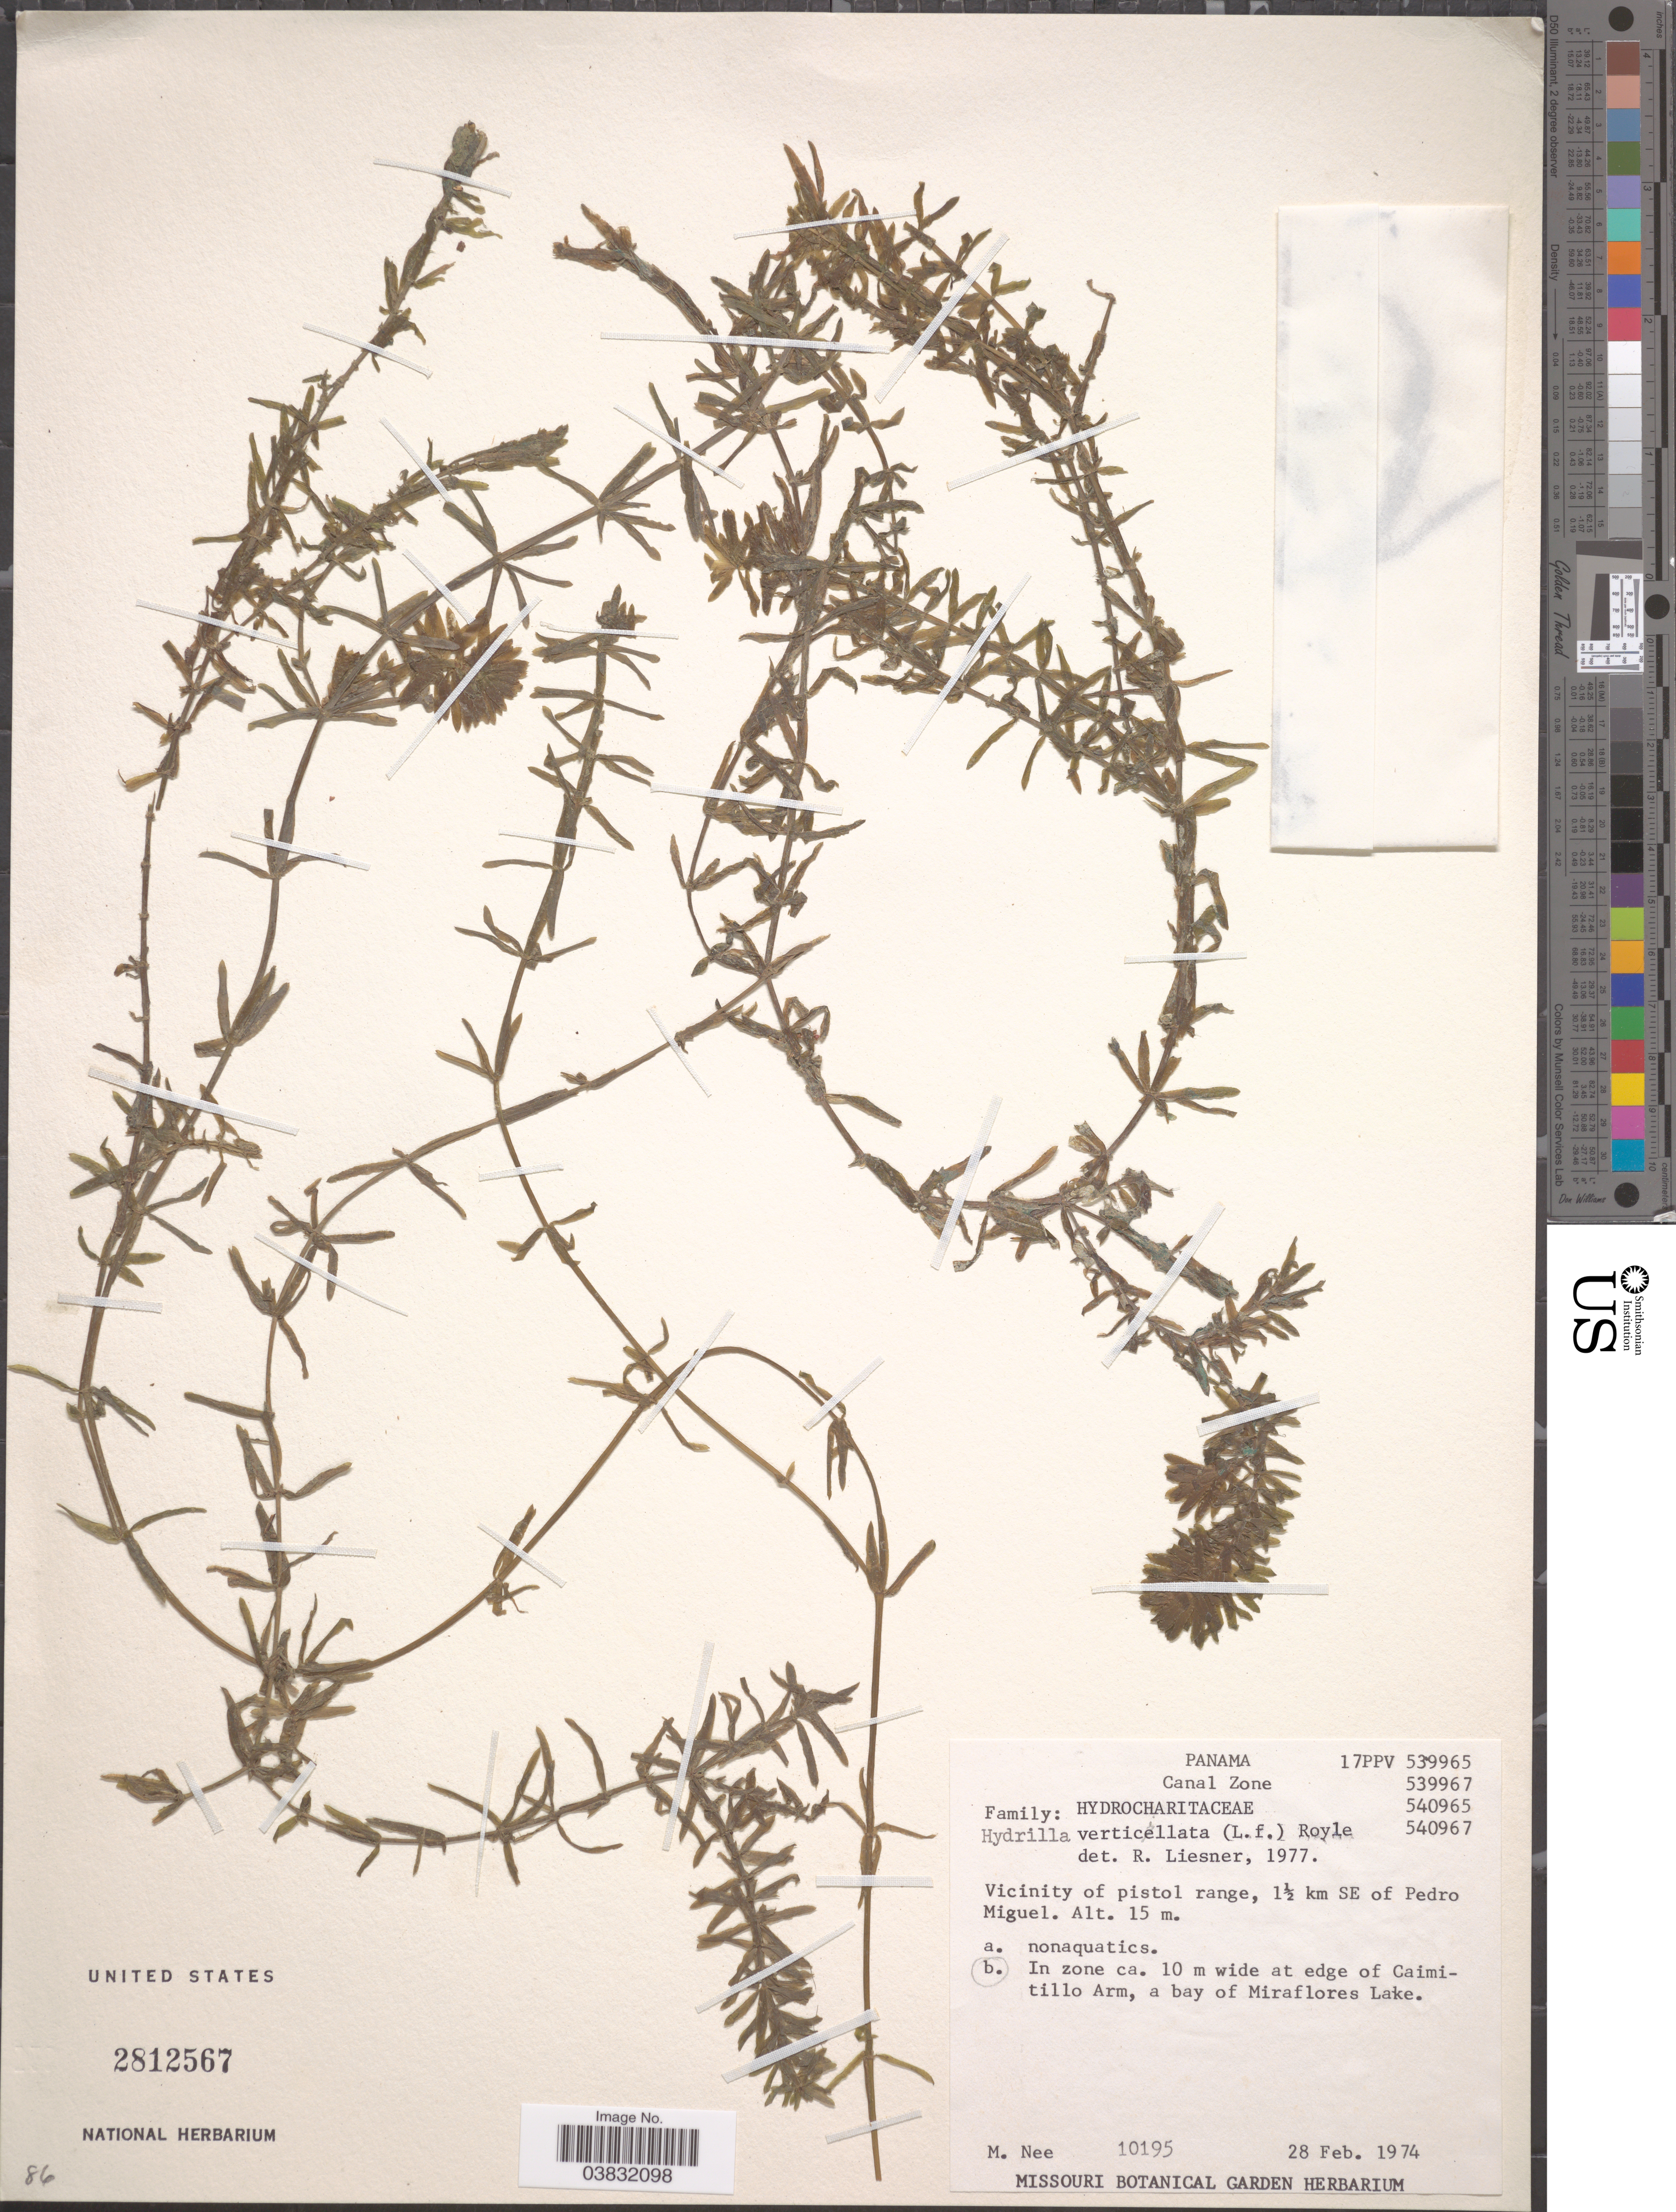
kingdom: Plantae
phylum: Tracheophyta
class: Liliopsida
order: Alismatales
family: Hydrocharitaceae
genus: Hydrilla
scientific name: Hydrilla verticillata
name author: (L. f.) Royle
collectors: M. Nee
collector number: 10195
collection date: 1974-02-28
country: Panama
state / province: Colón / Panamá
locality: Canal Zone. Vicinity of pistol range, 1½ km SE of Pedro Miguel. In zone ca. 10 m wide at edge of Caimitillo Arm, a bay of Miraflores Lake.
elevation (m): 15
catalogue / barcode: US 2812567